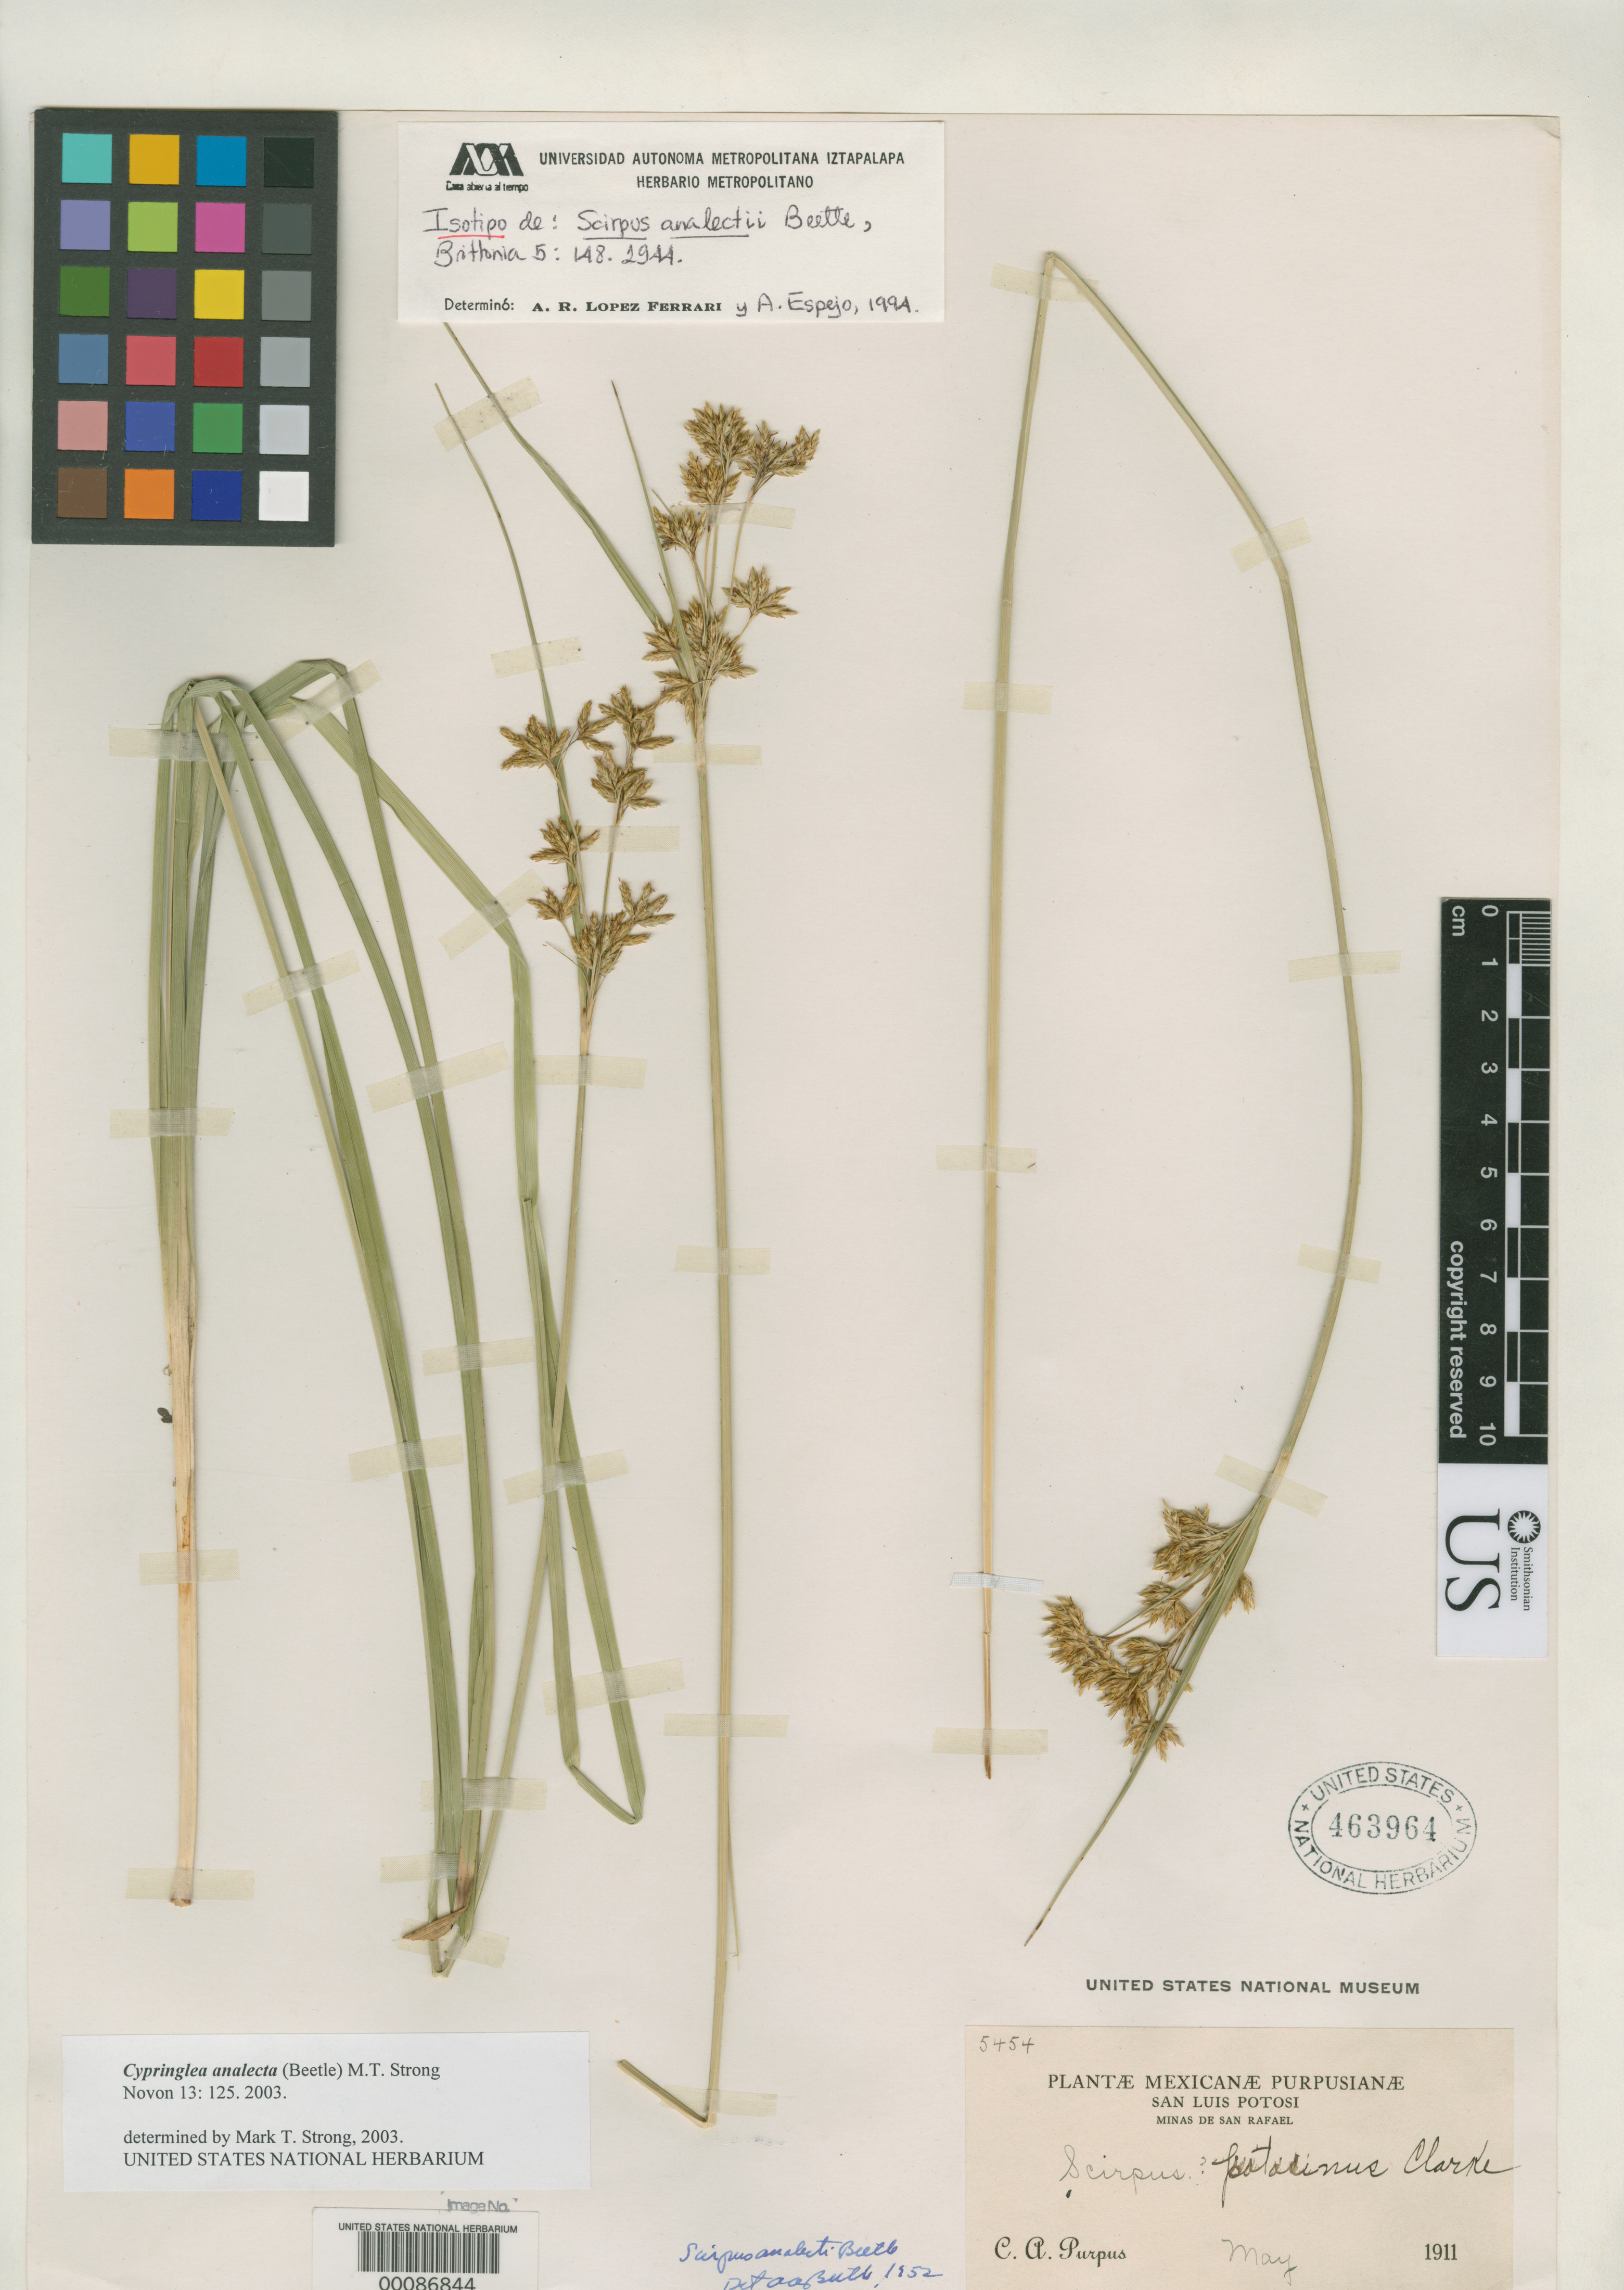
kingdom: Plantae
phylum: Tracheophyta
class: Liliopsida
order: Poales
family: Cyperaceae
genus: Scirpus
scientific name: Scirpus analectii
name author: Beetle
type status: Isotype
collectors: C. A. Purpus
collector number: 5454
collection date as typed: May 1911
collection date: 1911-05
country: Mexico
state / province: San Luis Potosi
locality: Minas de San Rafael.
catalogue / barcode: US 463964